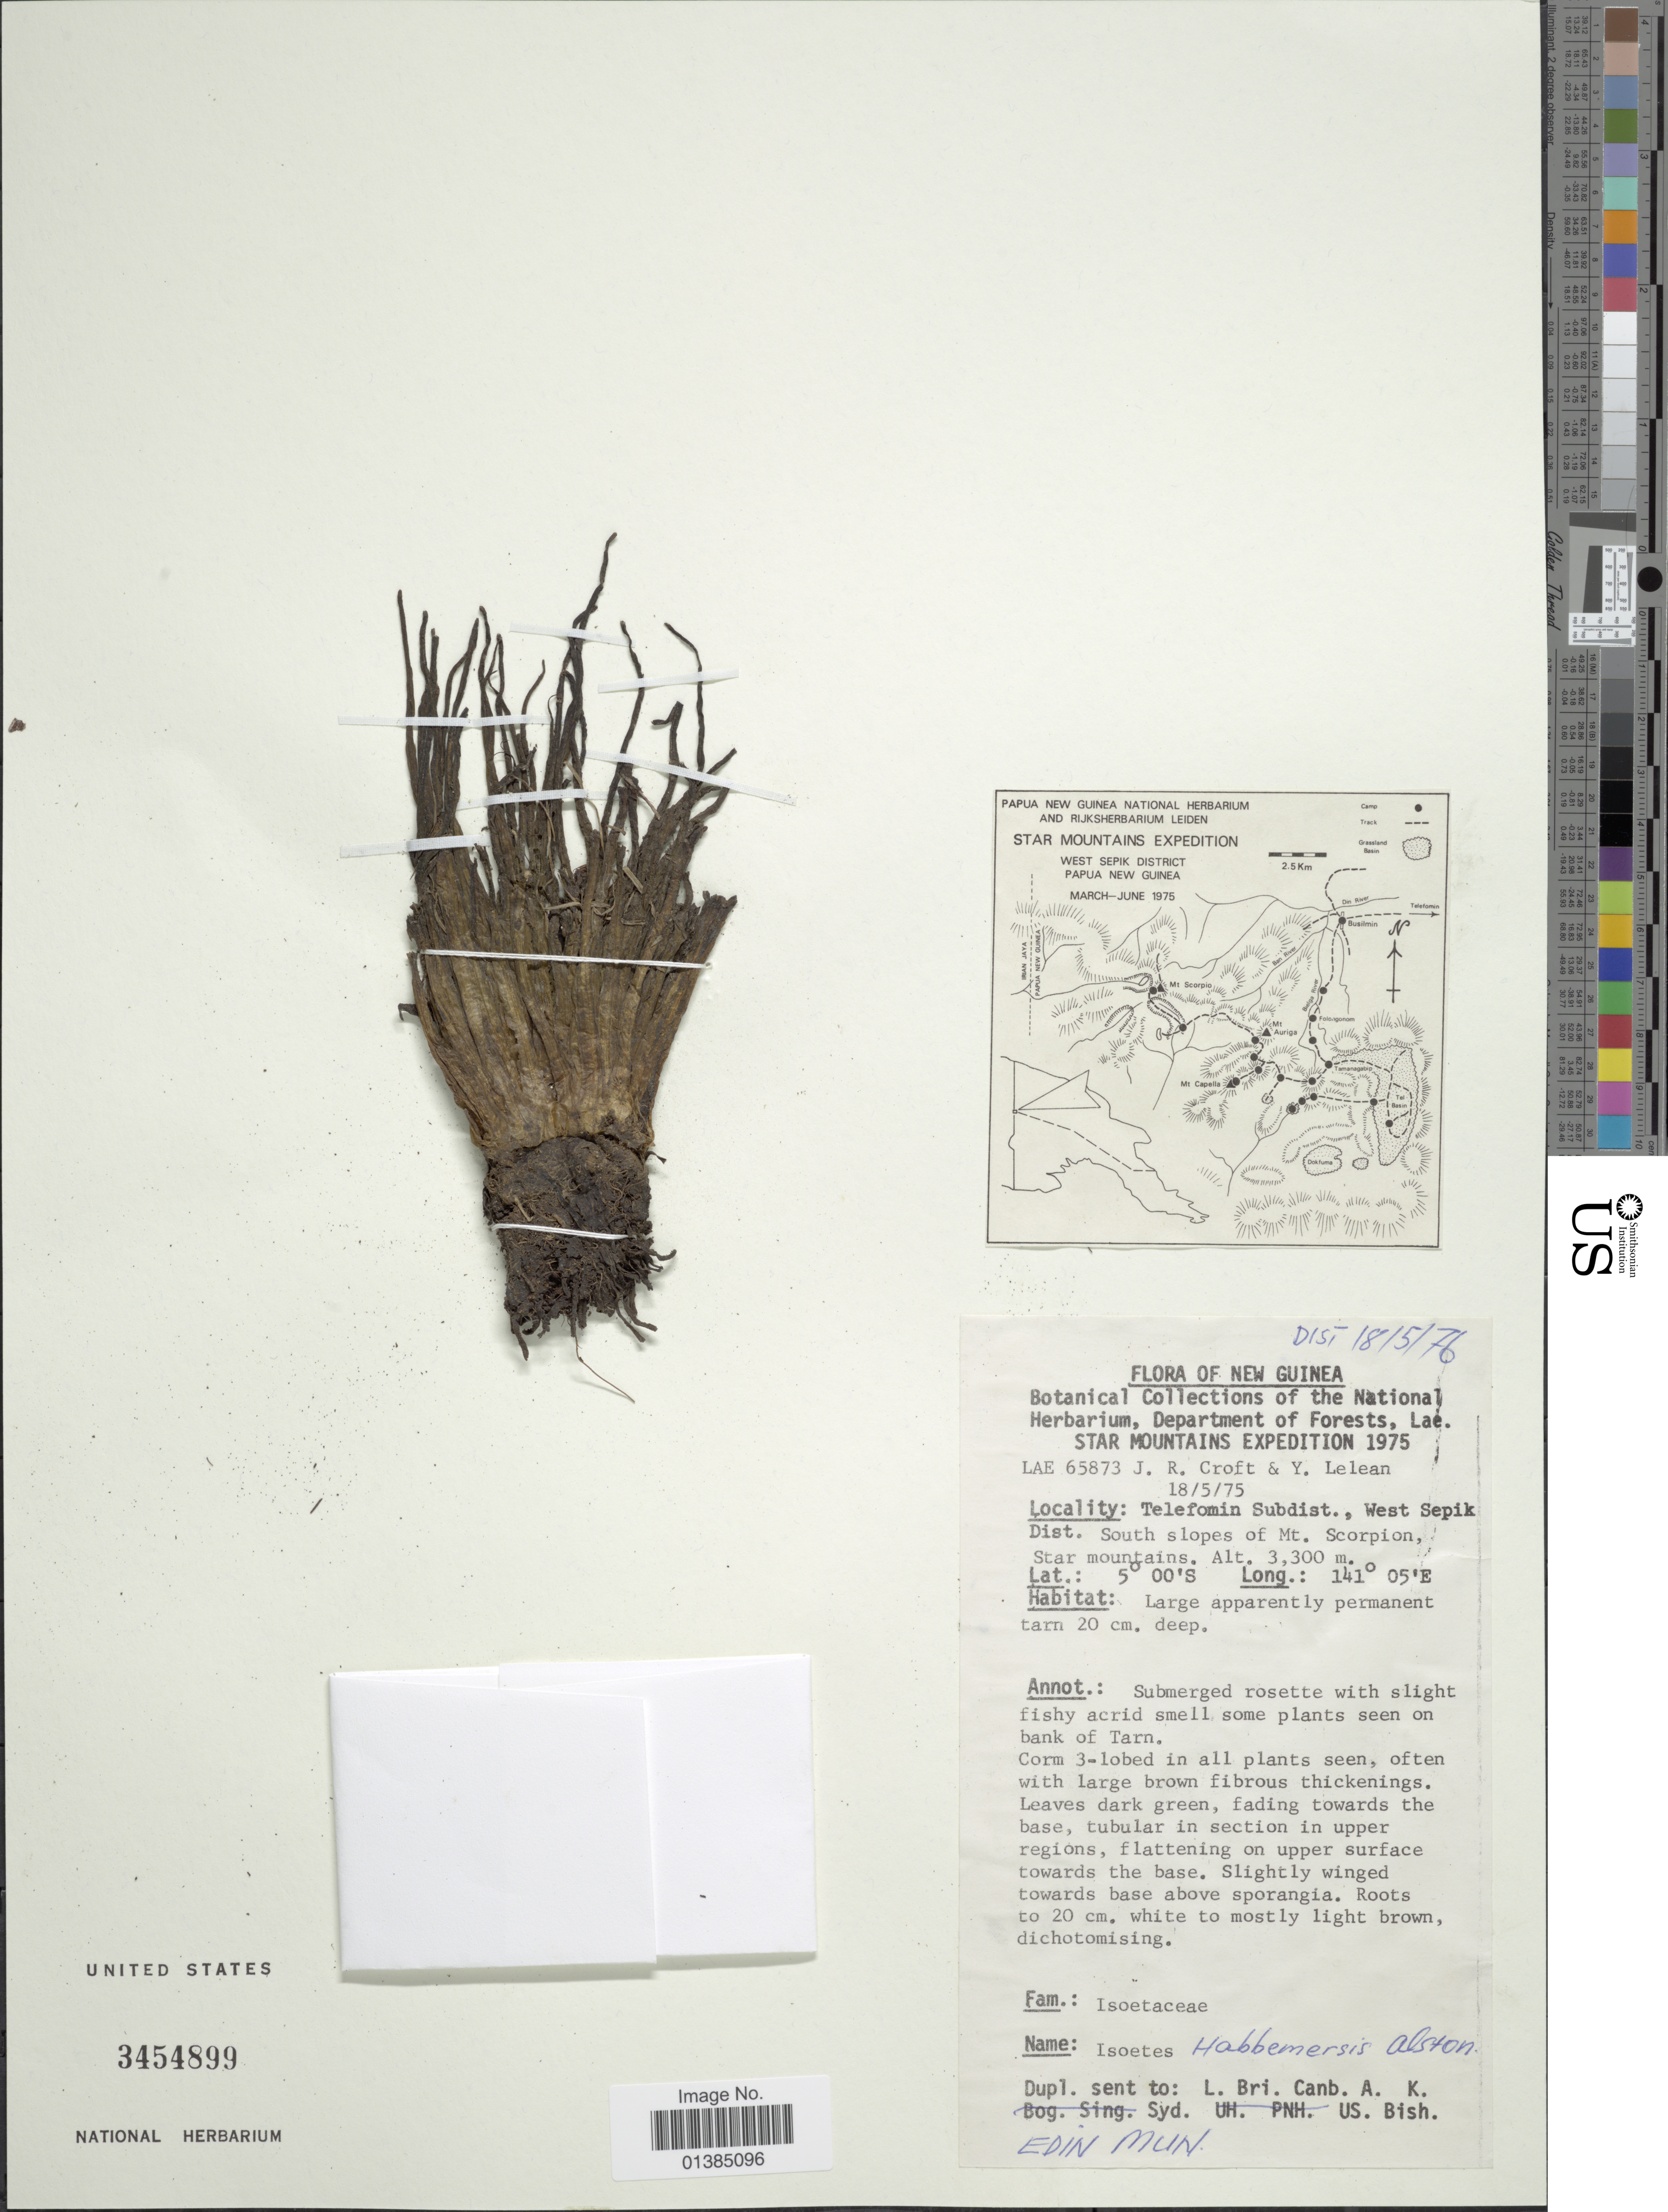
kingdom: Plantae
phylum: Tracheophyta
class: Lycopodiopsida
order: Isoetales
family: Isoetaceae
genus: Isoetes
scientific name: Isoetes habbemensis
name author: Alston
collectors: J. R. Croft & Y. Lelean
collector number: LAE 65873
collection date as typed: Transcribed d/m/y: 18/5/75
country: Papua New Guinea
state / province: Sandaun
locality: Telefomin Subdist., West Sepik Dist. South slopes of Mt. Scorpion, Star mountains.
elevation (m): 3300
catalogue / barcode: US 3454899